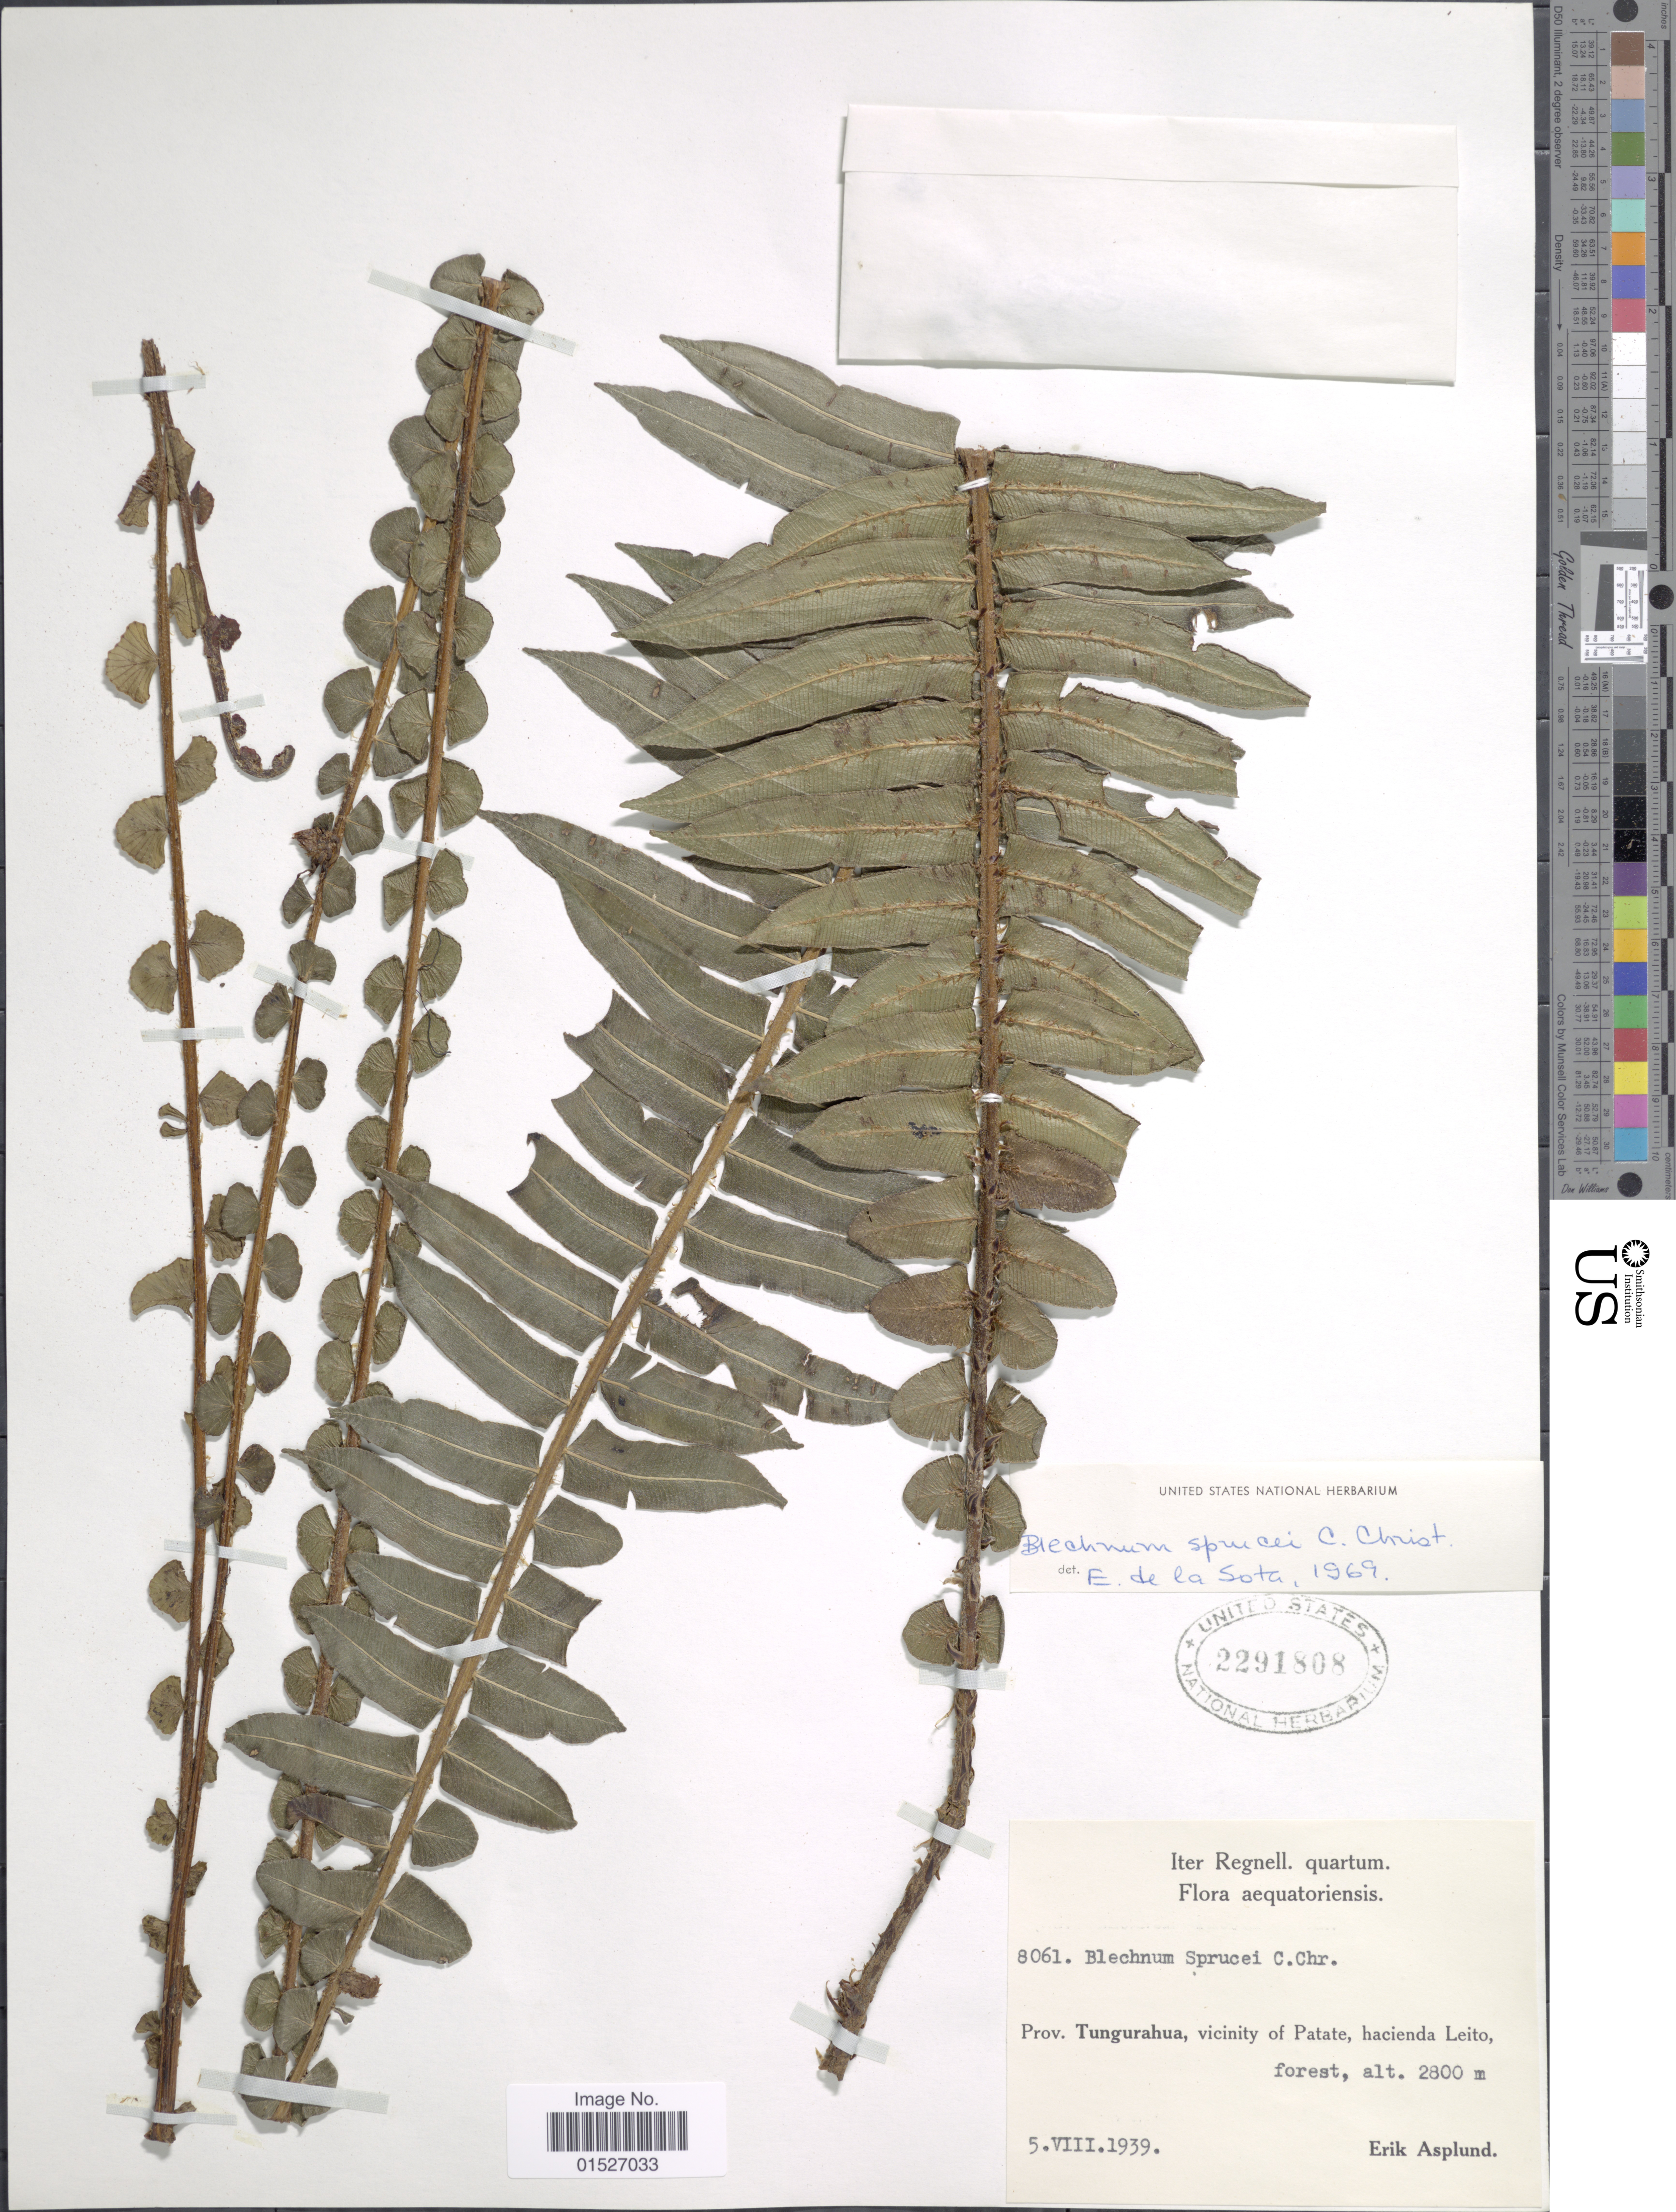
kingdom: Plantae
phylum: Tracheophyta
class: Polypodiopsida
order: Polypodiales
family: Blechnaceae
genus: Blechnum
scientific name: Blechnum sprucei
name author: C. Chr.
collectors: E. Asplund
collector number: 8061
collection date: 1939-08-05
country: Ecuador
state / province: Tungurahua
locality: Flora aequatoriensis. Prov. Tungurahua, vicinity of Patate, hacienda Leito.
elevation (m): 2800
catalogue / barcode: US 2291808